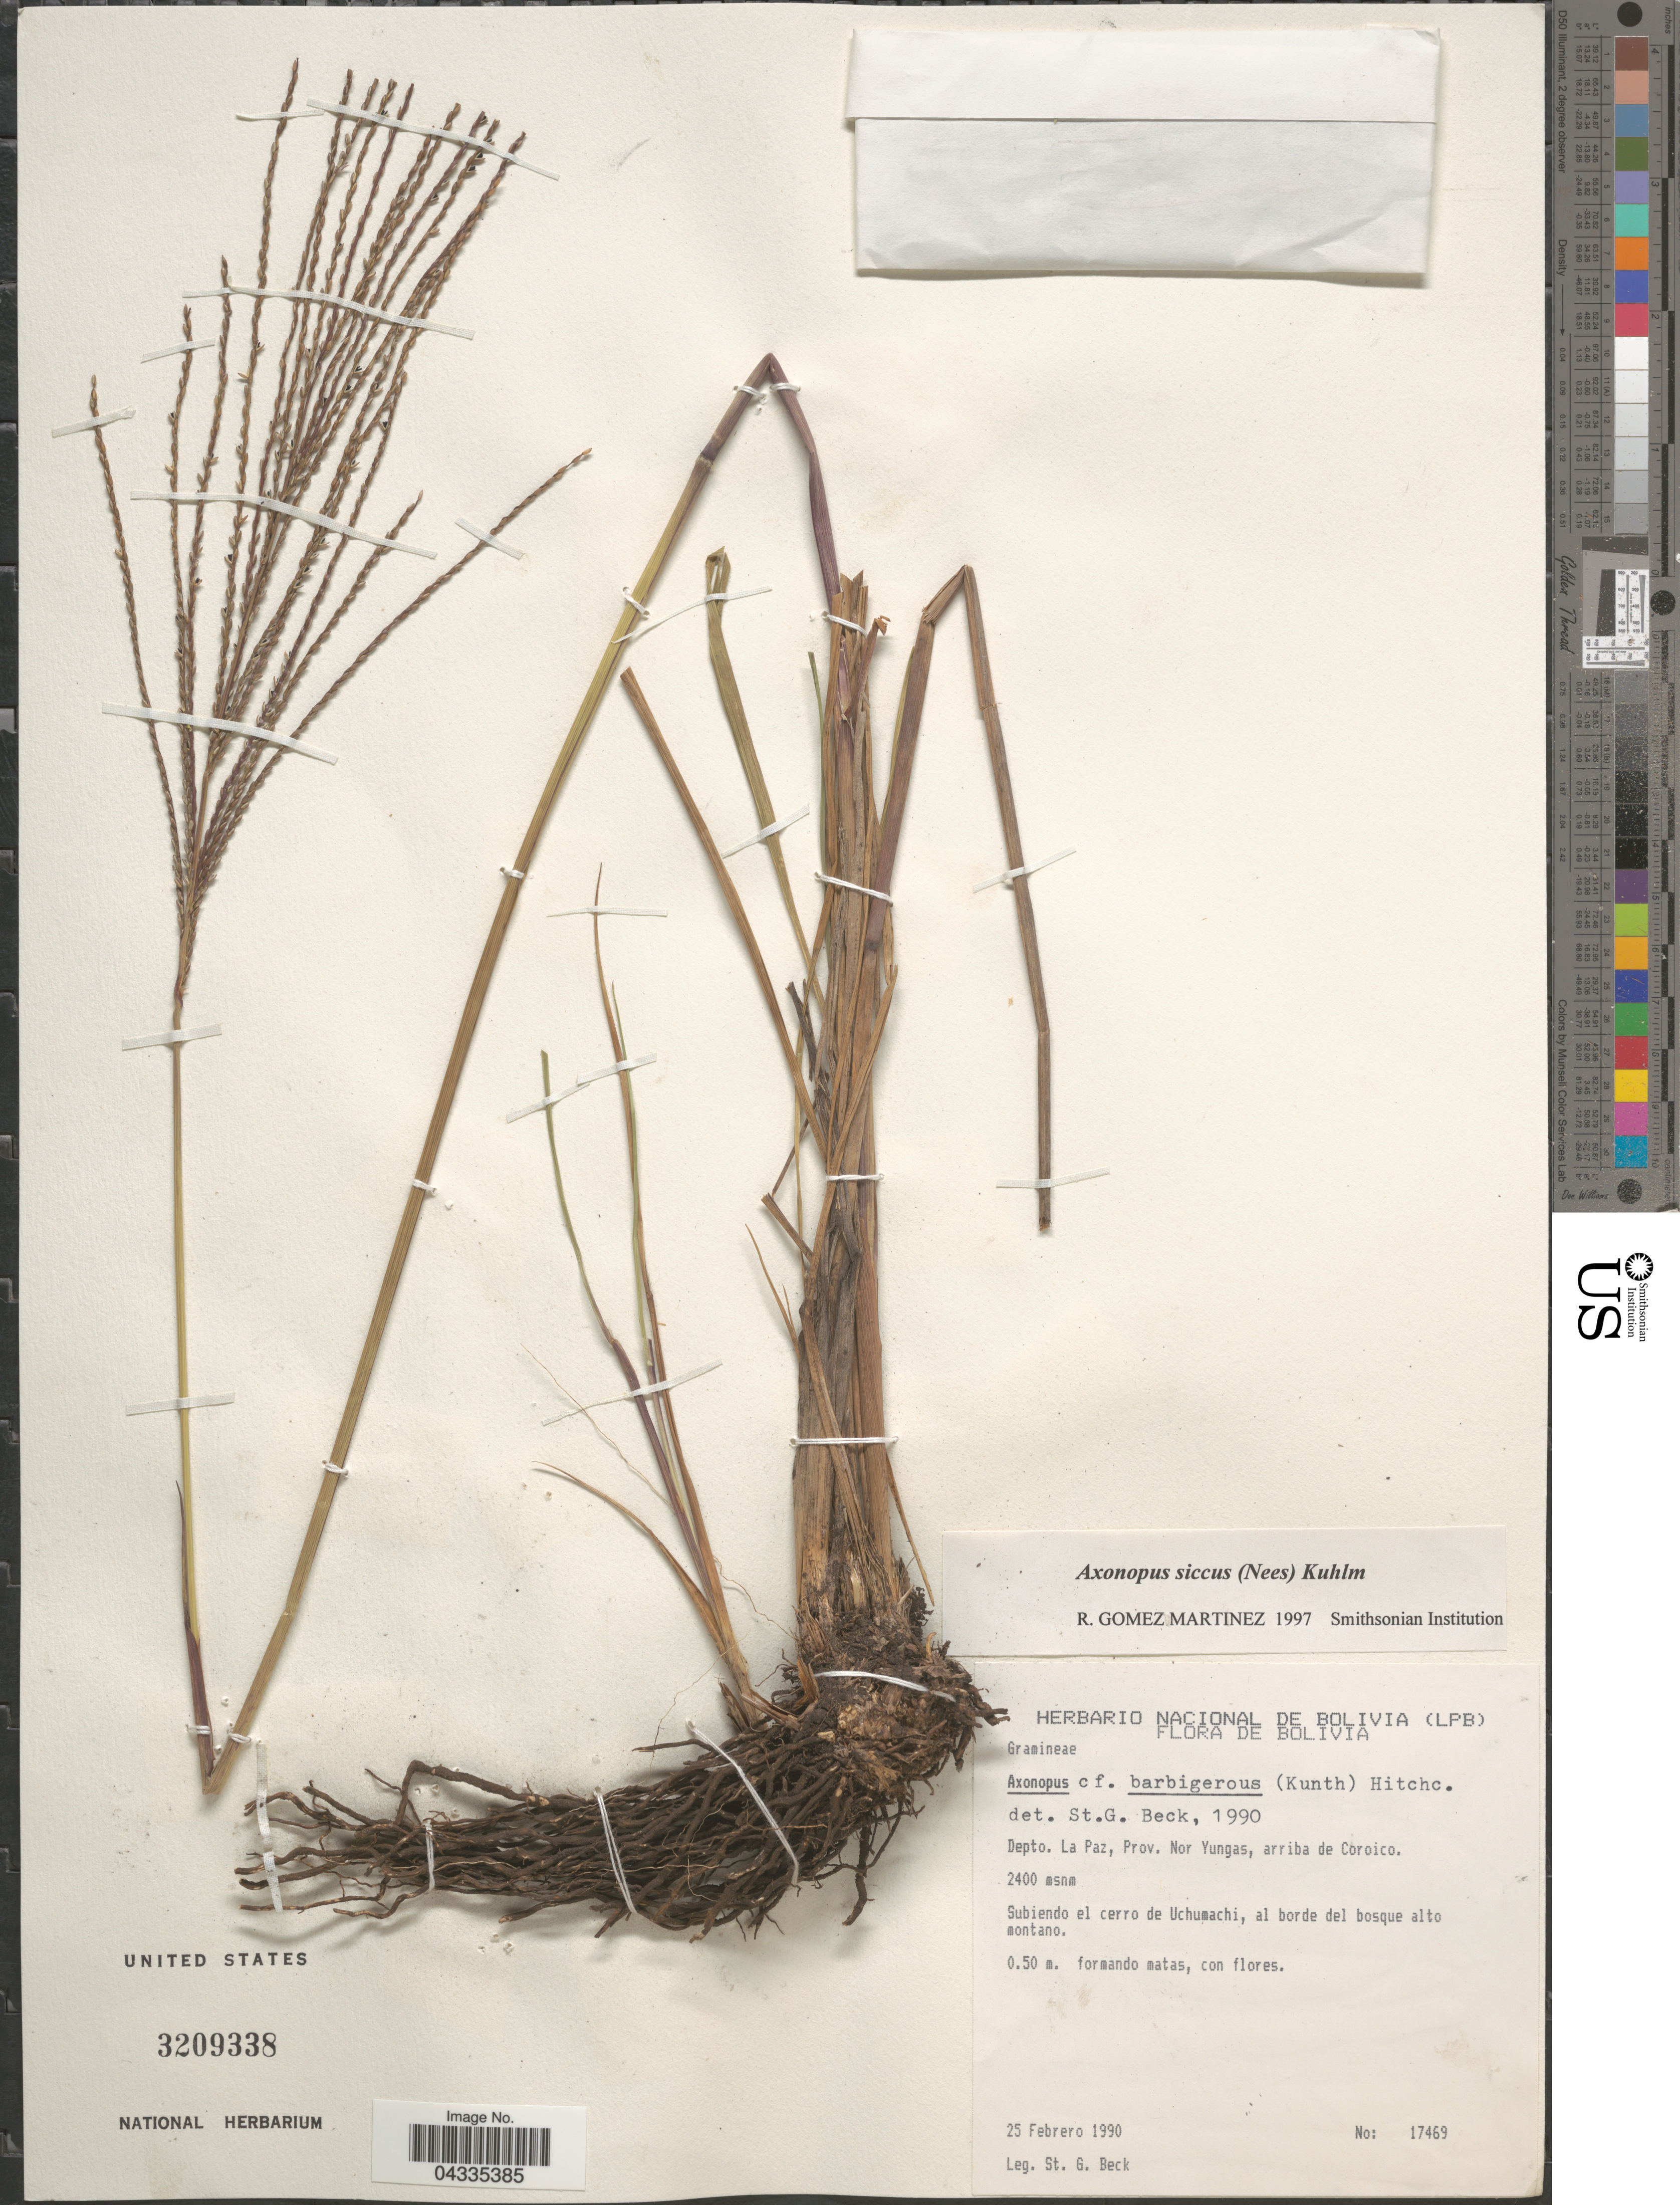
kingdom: Plantae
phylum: Tracheophyta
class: Liliopsida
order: Poales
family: Poaceae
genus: Axonopus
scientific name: Axonopus siccus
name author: (Nees) Kuhlm.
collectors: S. G. Beck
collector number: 17469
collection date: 1990-02-25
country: Bolivia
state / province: La Paz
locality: Depto. La Paz, Prov. Nor Yungas, arriba de Coroico.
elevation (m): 2400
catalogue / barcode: US 3209338